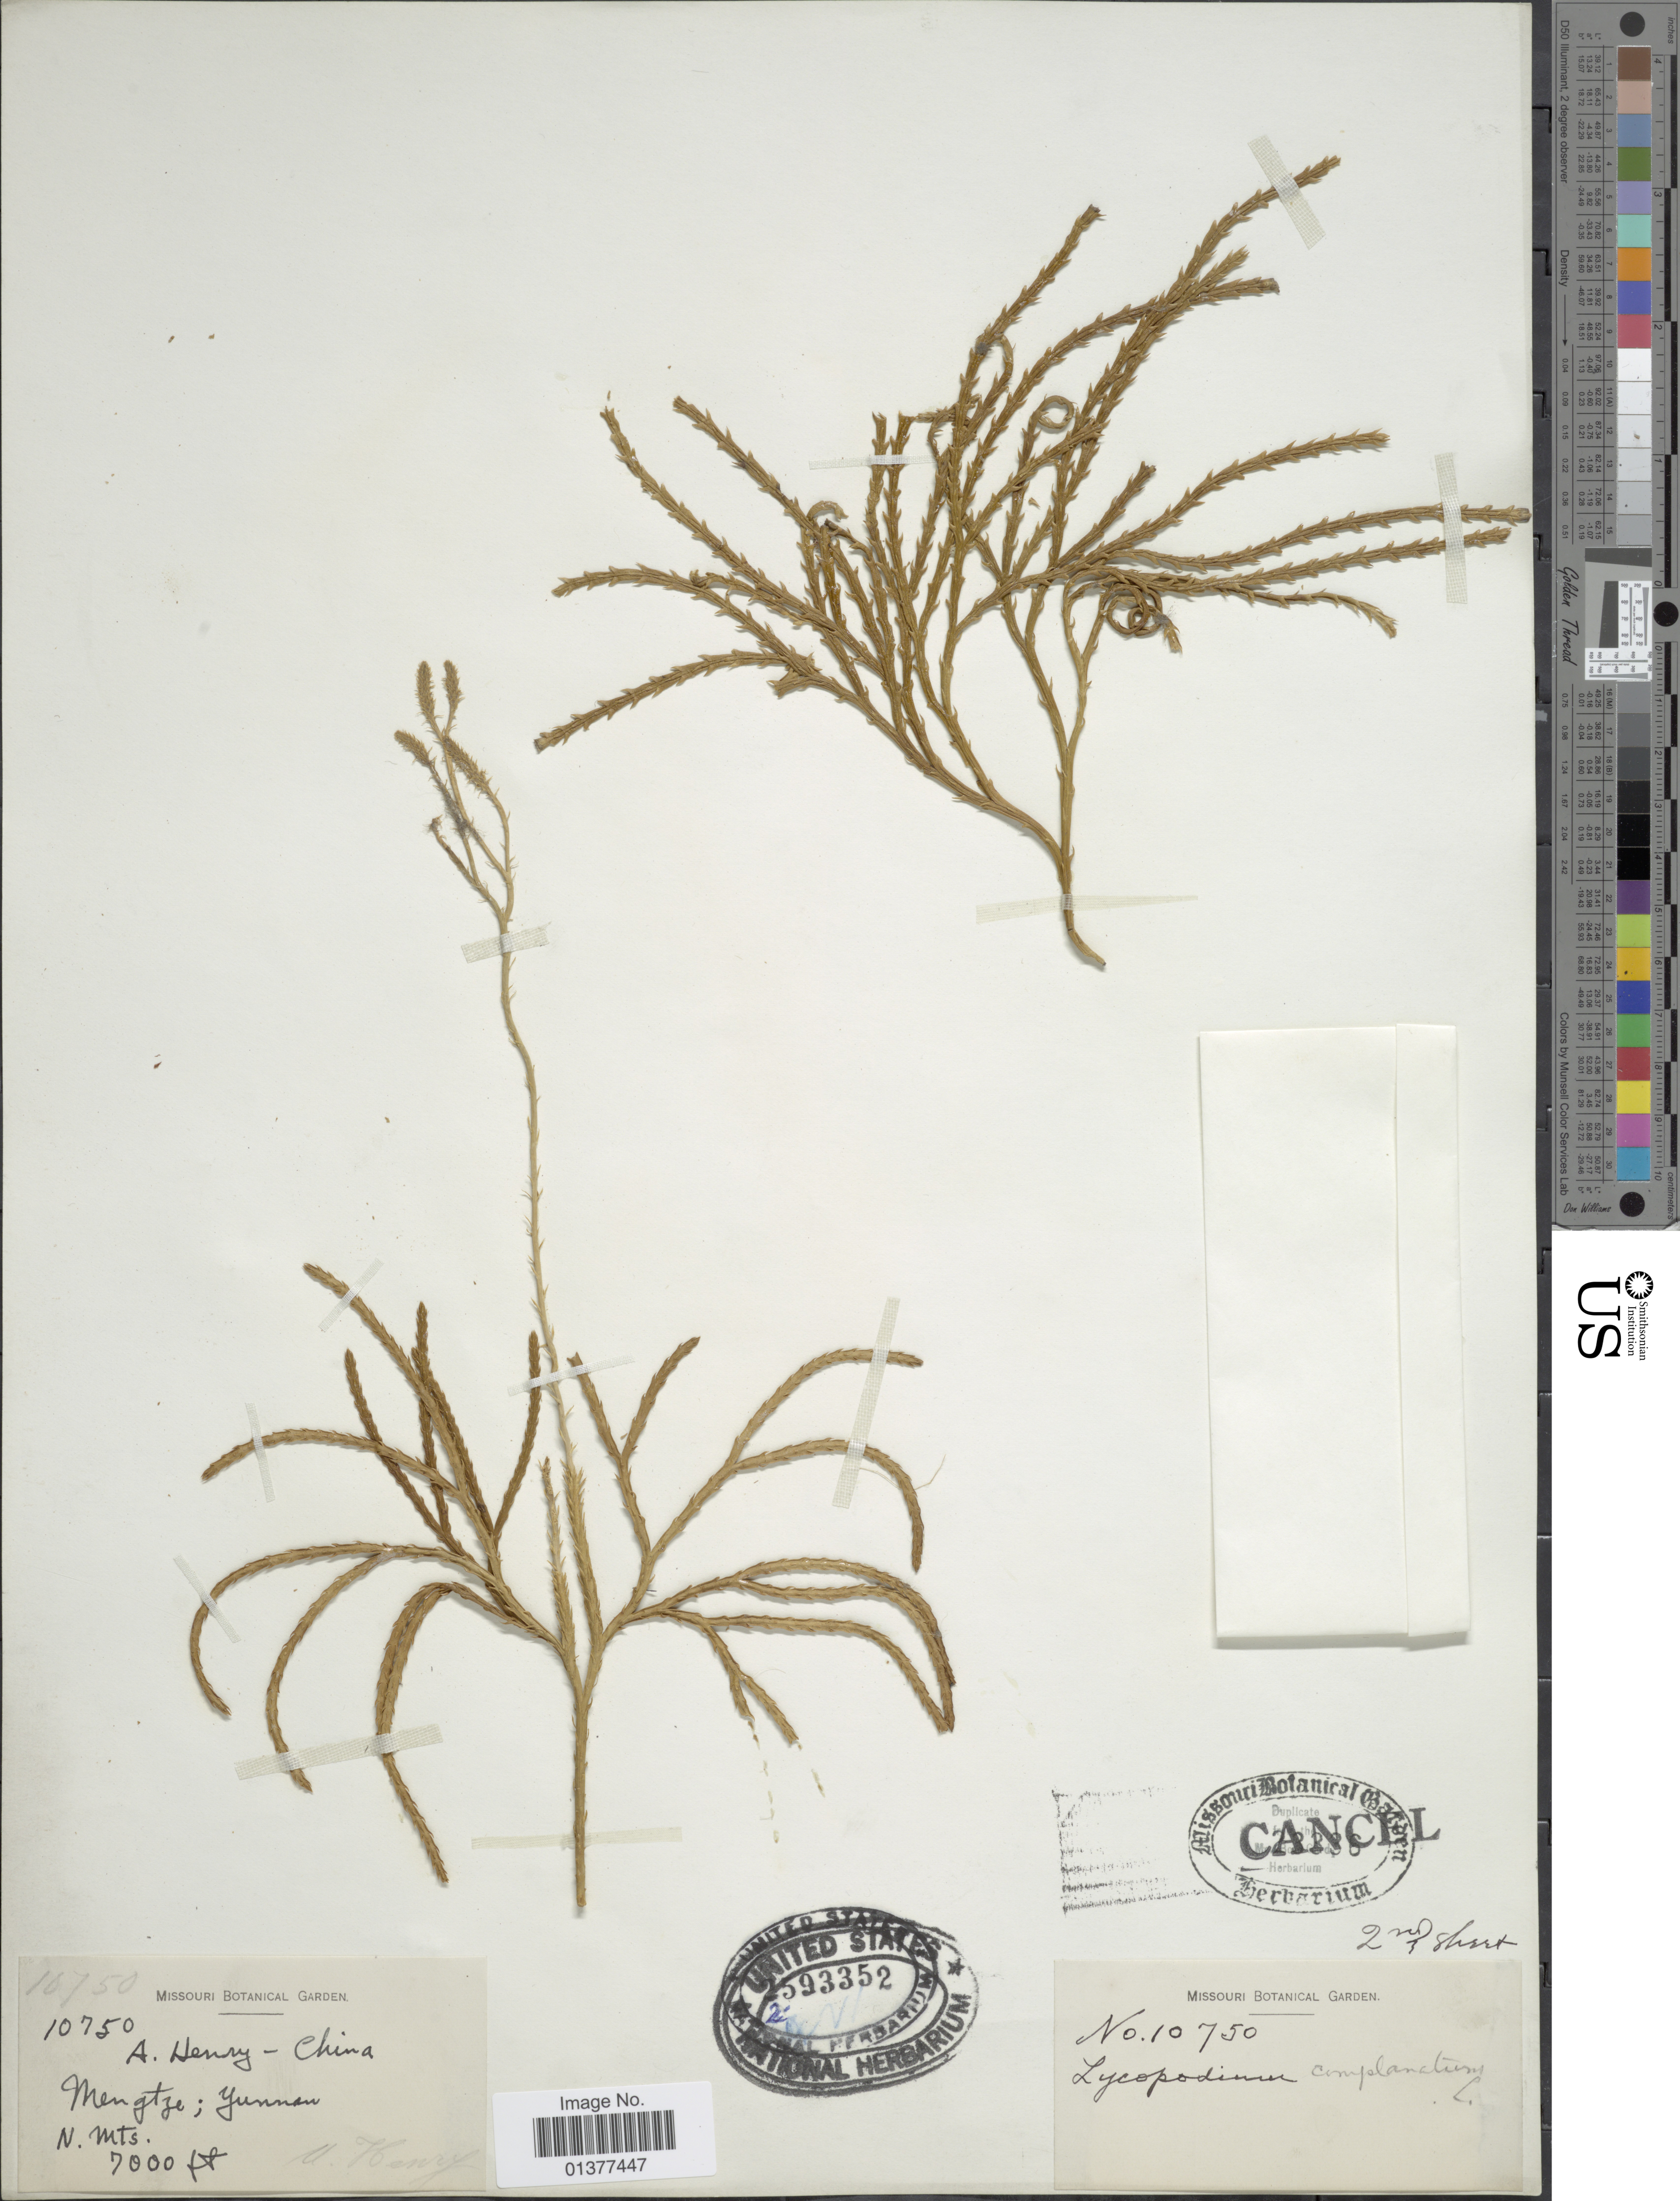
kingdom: Plantae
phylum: Tracheophyta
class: Lycopodiopsida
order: Lycopodiales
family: Lycopodiaceae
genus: Diphasiastrum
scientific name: Diphasiastrum complanatum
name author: (L.) Holub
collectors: A. Henry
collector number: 10750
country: China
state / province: Yunnan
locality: Mengtze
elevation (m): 2134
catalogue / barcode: US 2593352